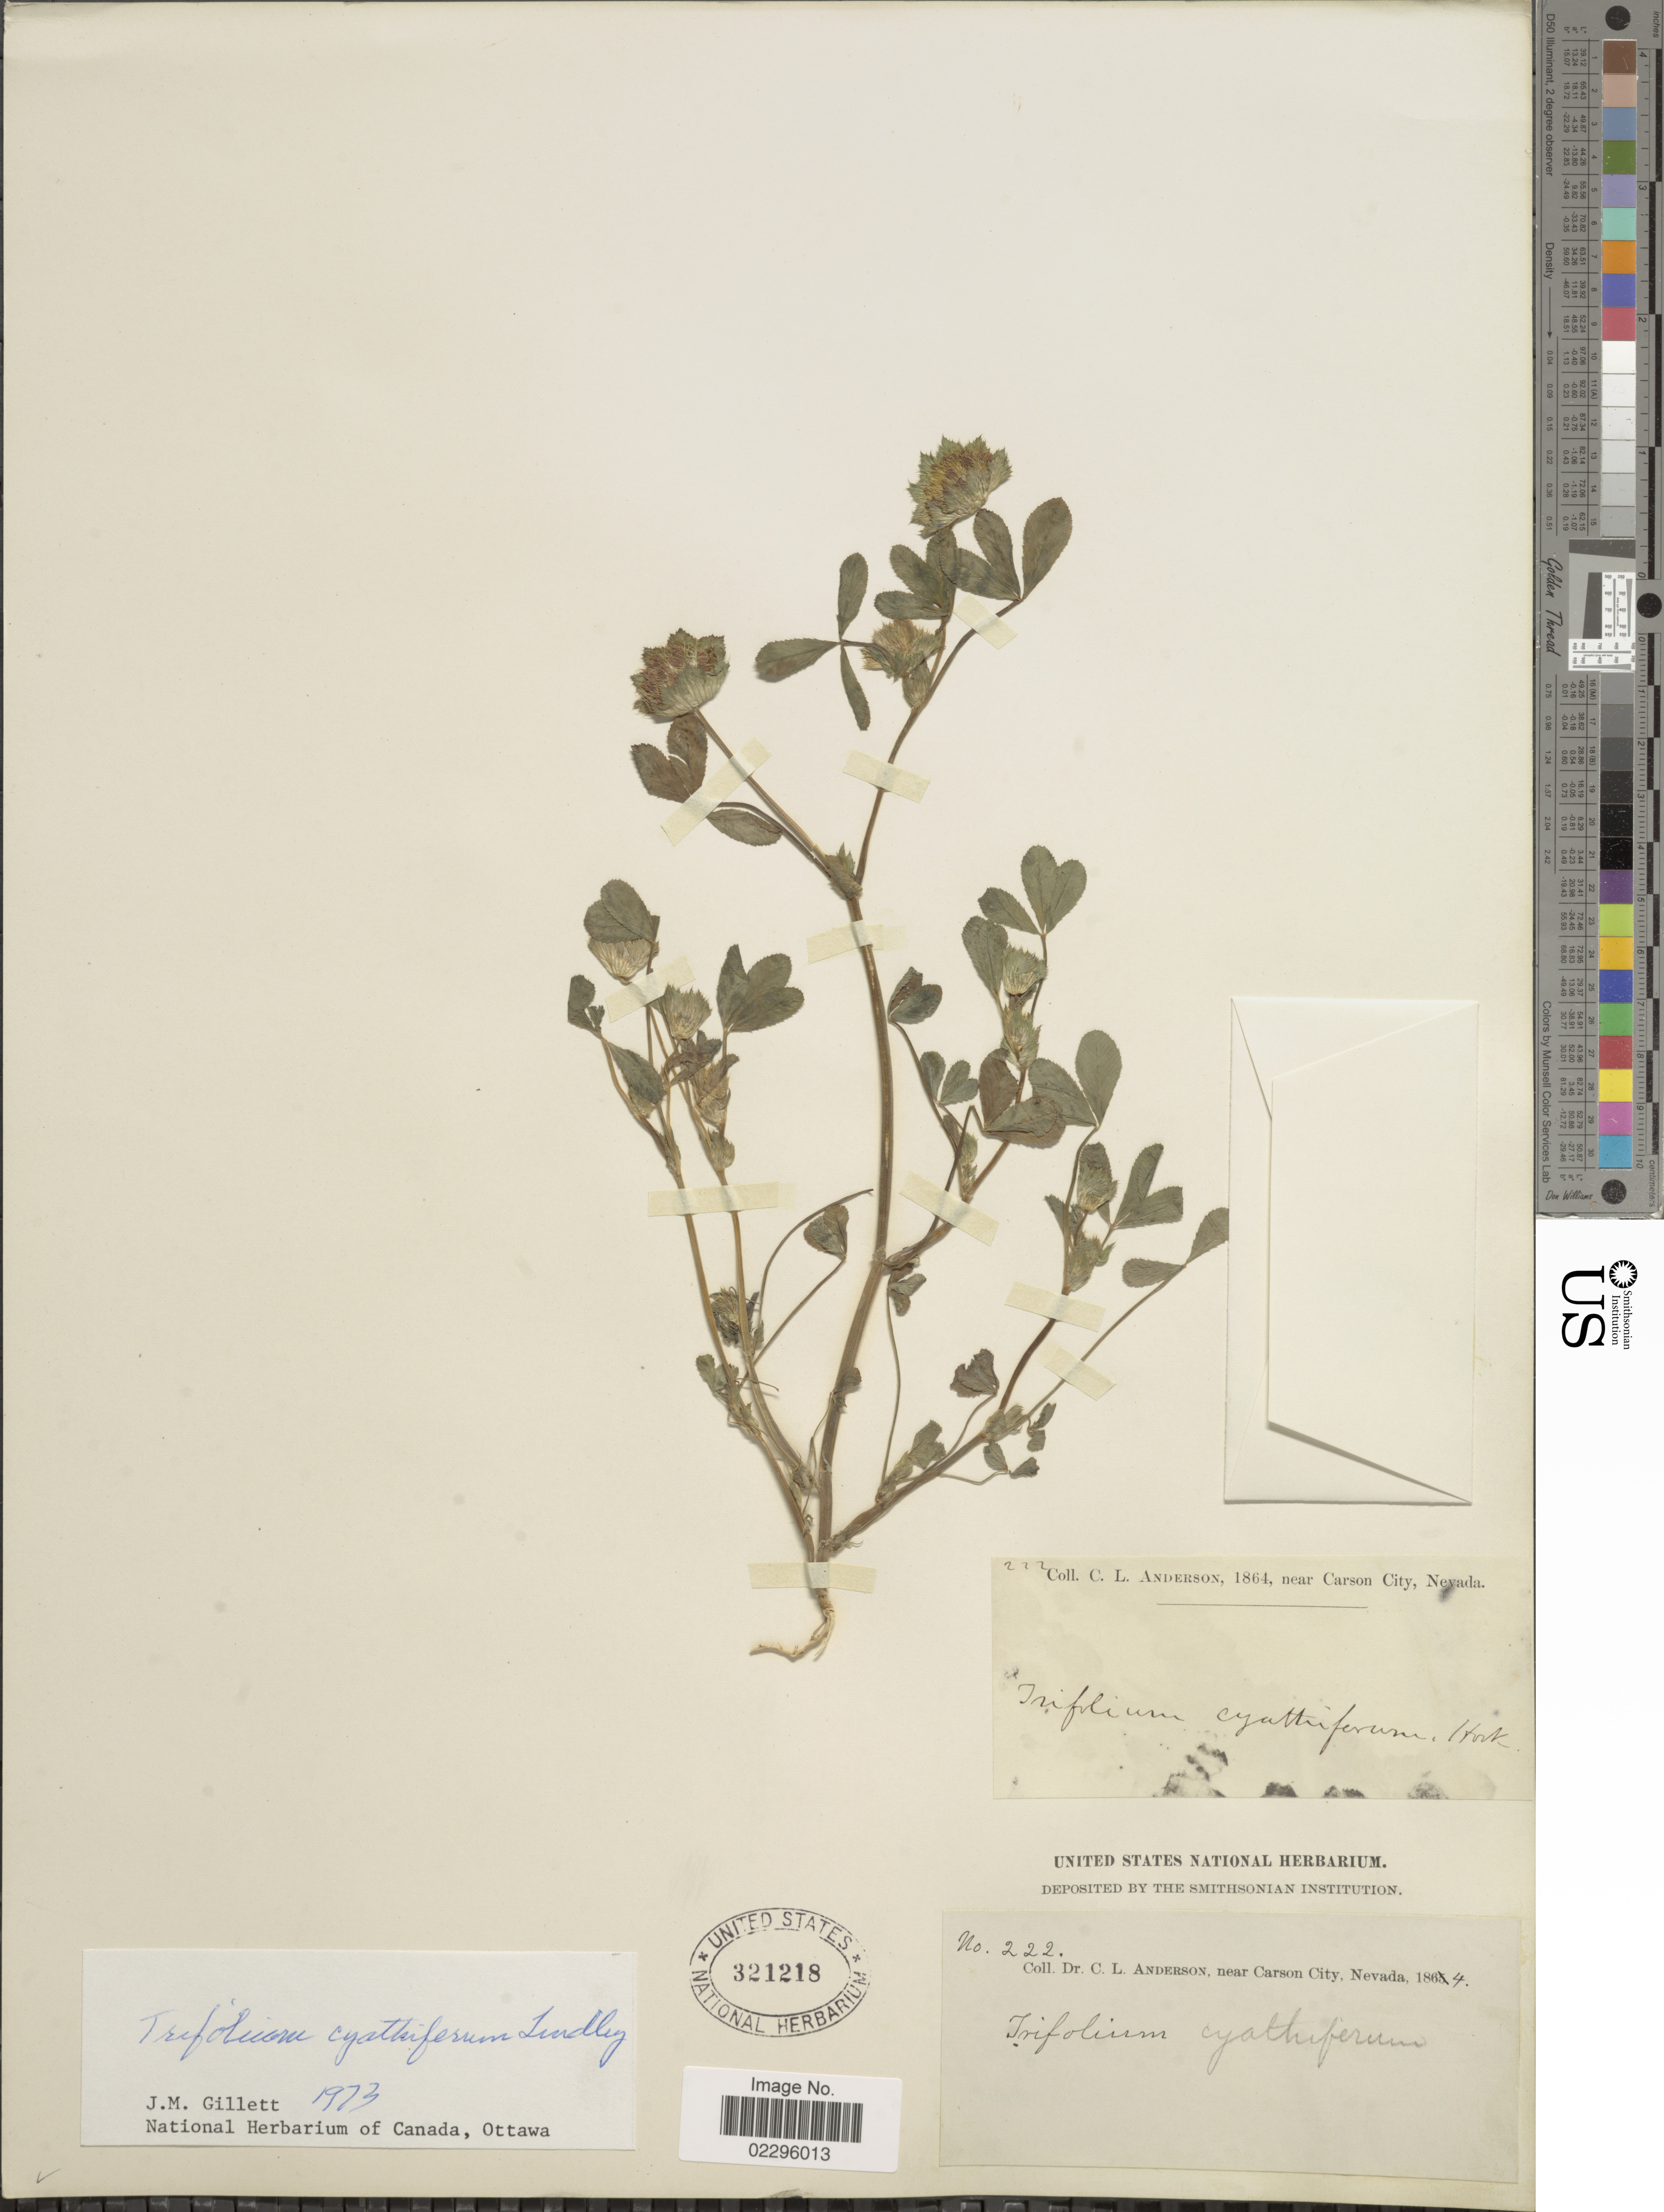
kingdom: Plantae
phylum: Tracheophyta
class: Magnoliopsida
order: Fabales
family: Fabaceae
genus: Trifolium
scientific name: Trifolium cyathiferum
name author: Lindl.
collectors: C. L. Anderson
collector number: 222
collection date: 1864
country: United States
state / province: Nevada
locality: Near Carson City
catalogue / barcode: US 321218